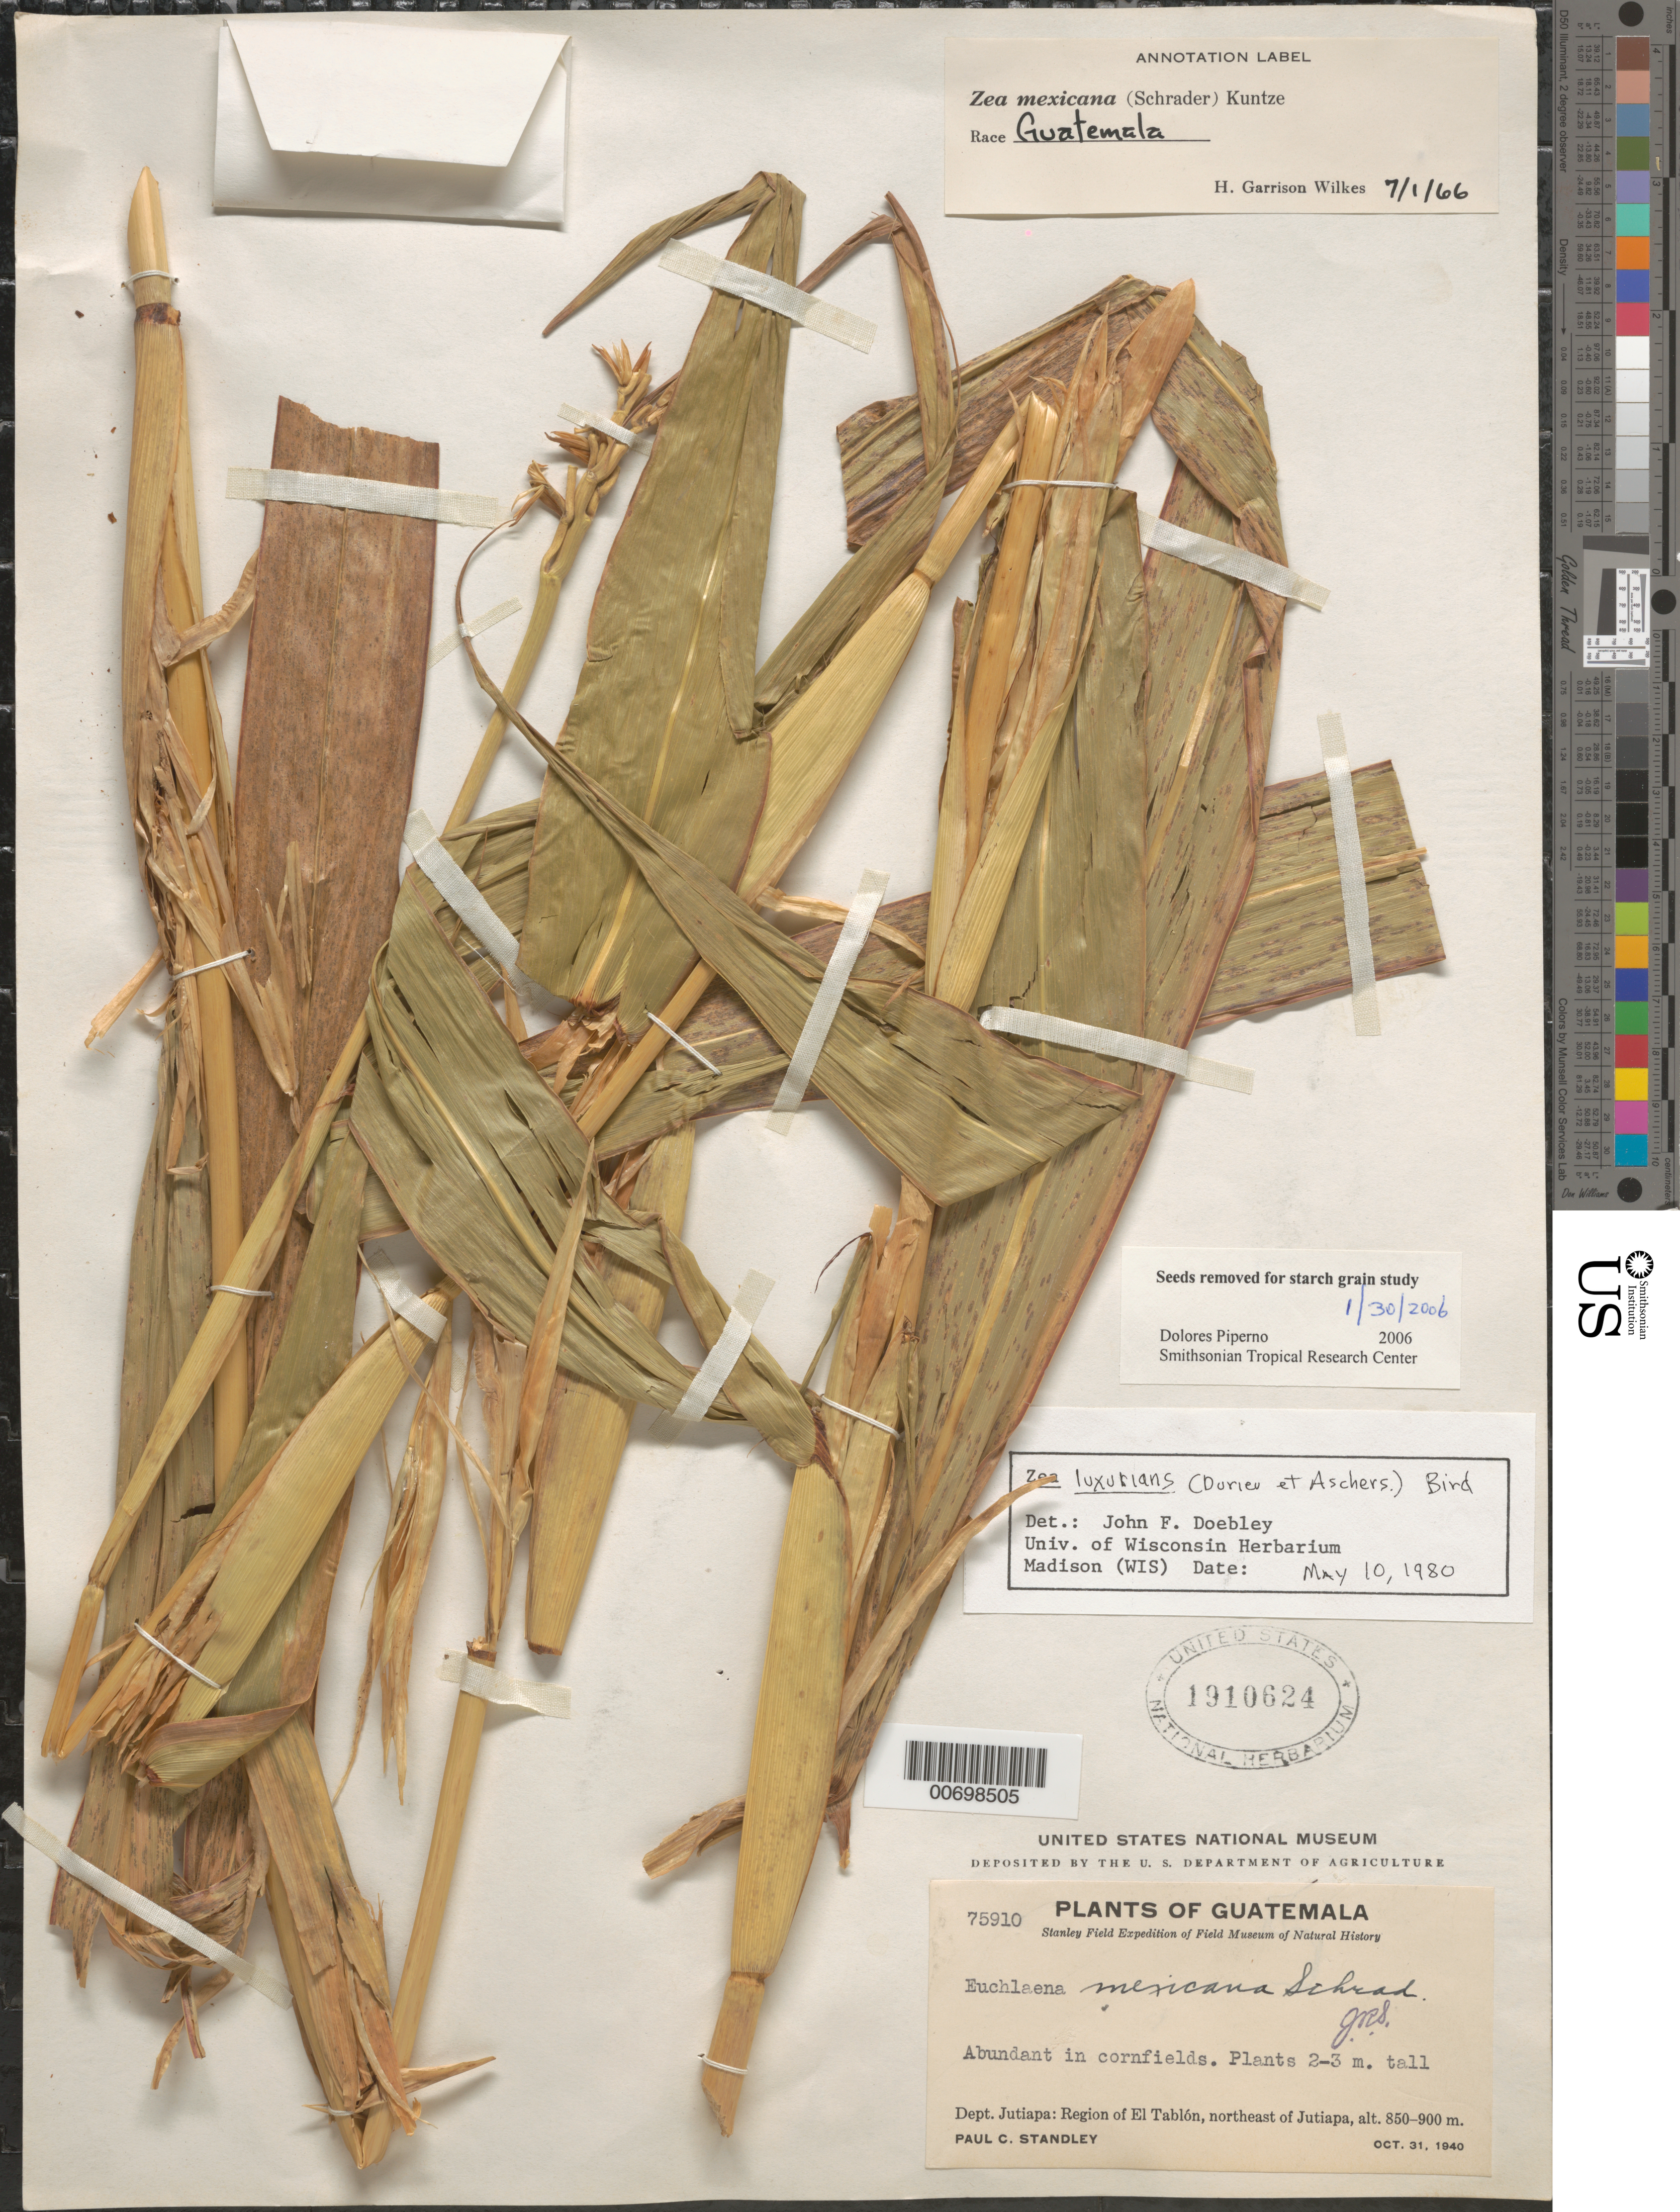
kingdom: Plantae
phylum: Tracheophyta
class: Liliopsida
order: Poales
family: Poaceae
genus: Zea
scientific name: Zea luxurians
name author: (Durieu & Asch.) R.M. Bird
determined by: Doebley, John F.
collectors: P. C. Standley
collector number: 75910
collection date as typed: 31 Oct 1940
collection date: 1940-10-31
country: Guatemala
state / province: Jutiapa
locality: Region of El Tablon, NE of Jutiapa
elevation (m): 850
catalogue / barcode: US 1910624